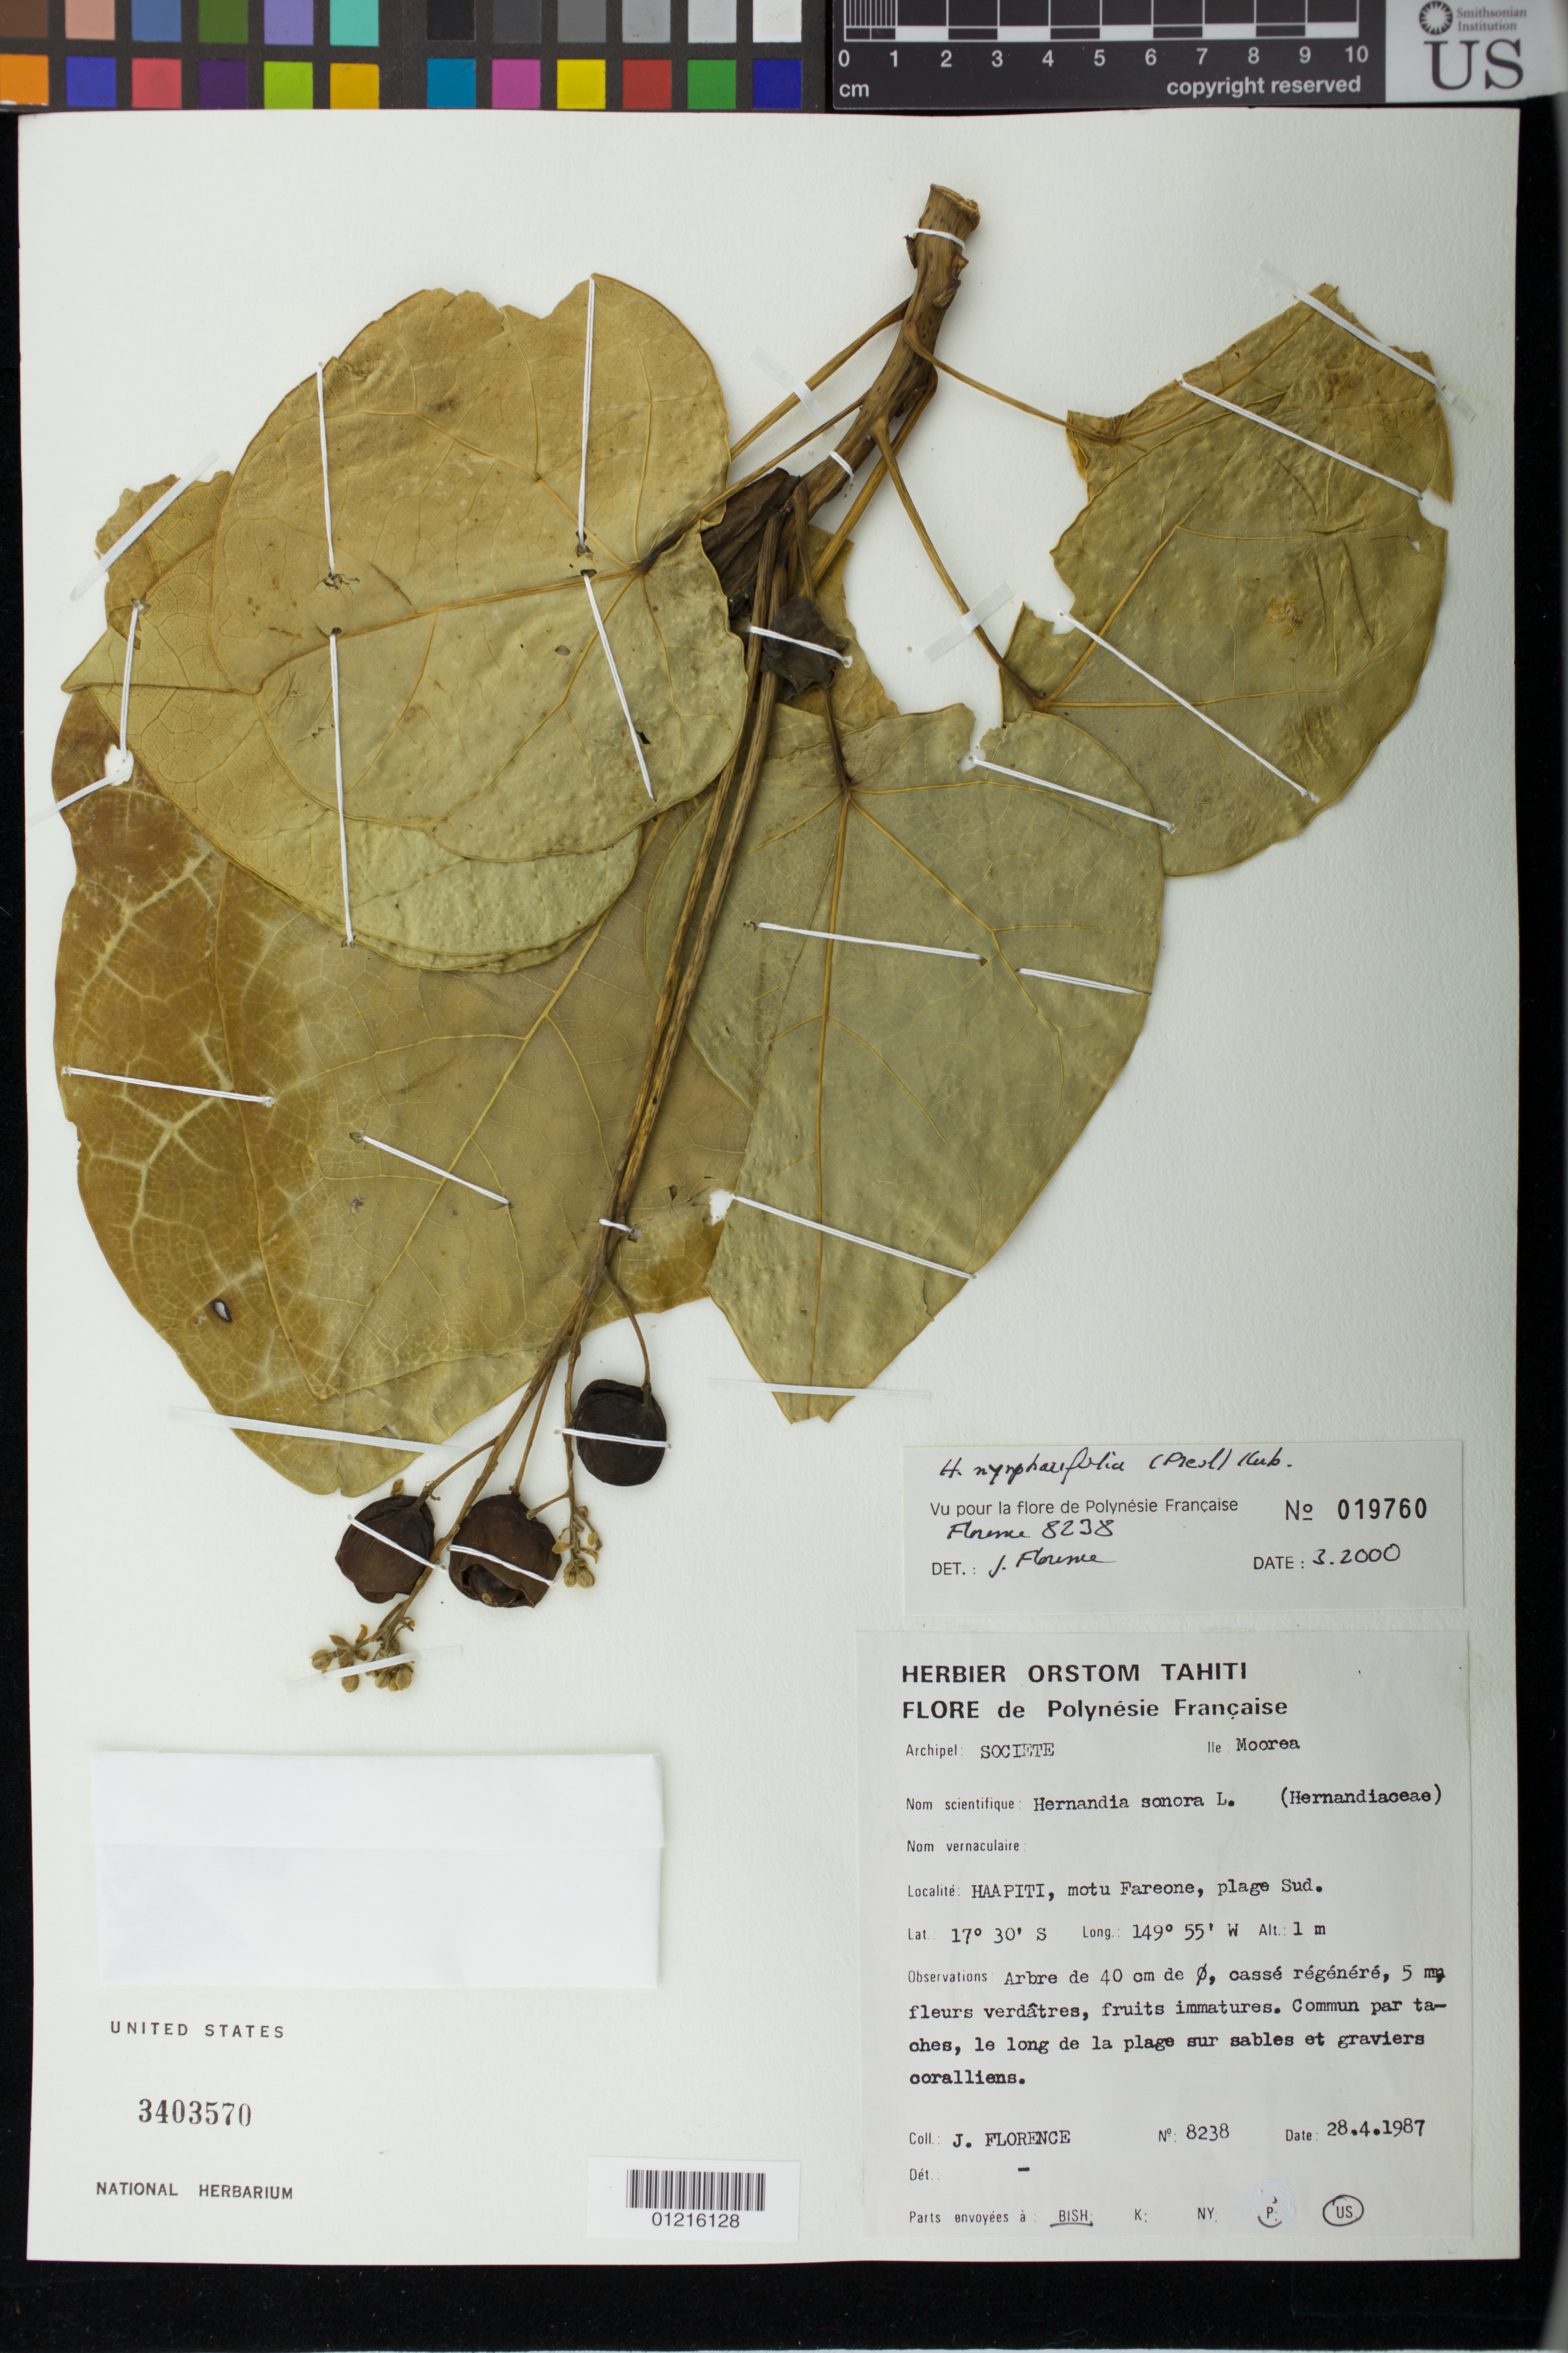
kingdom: Plantae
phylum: Tracheophyta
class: Magnoliopsida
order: Laurales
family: Hernandiaceae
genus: Hernandia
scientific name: Hernandia nymphaeifolia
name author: (C. Presl) Kubitzki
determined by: Florence, J.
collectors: J. Florence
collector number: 8238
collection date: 1987-04-28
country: French Polynesia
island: Moorea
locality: Haapiti, Motu Fareone, Plage sud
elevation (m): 1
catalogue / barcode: US 3403570